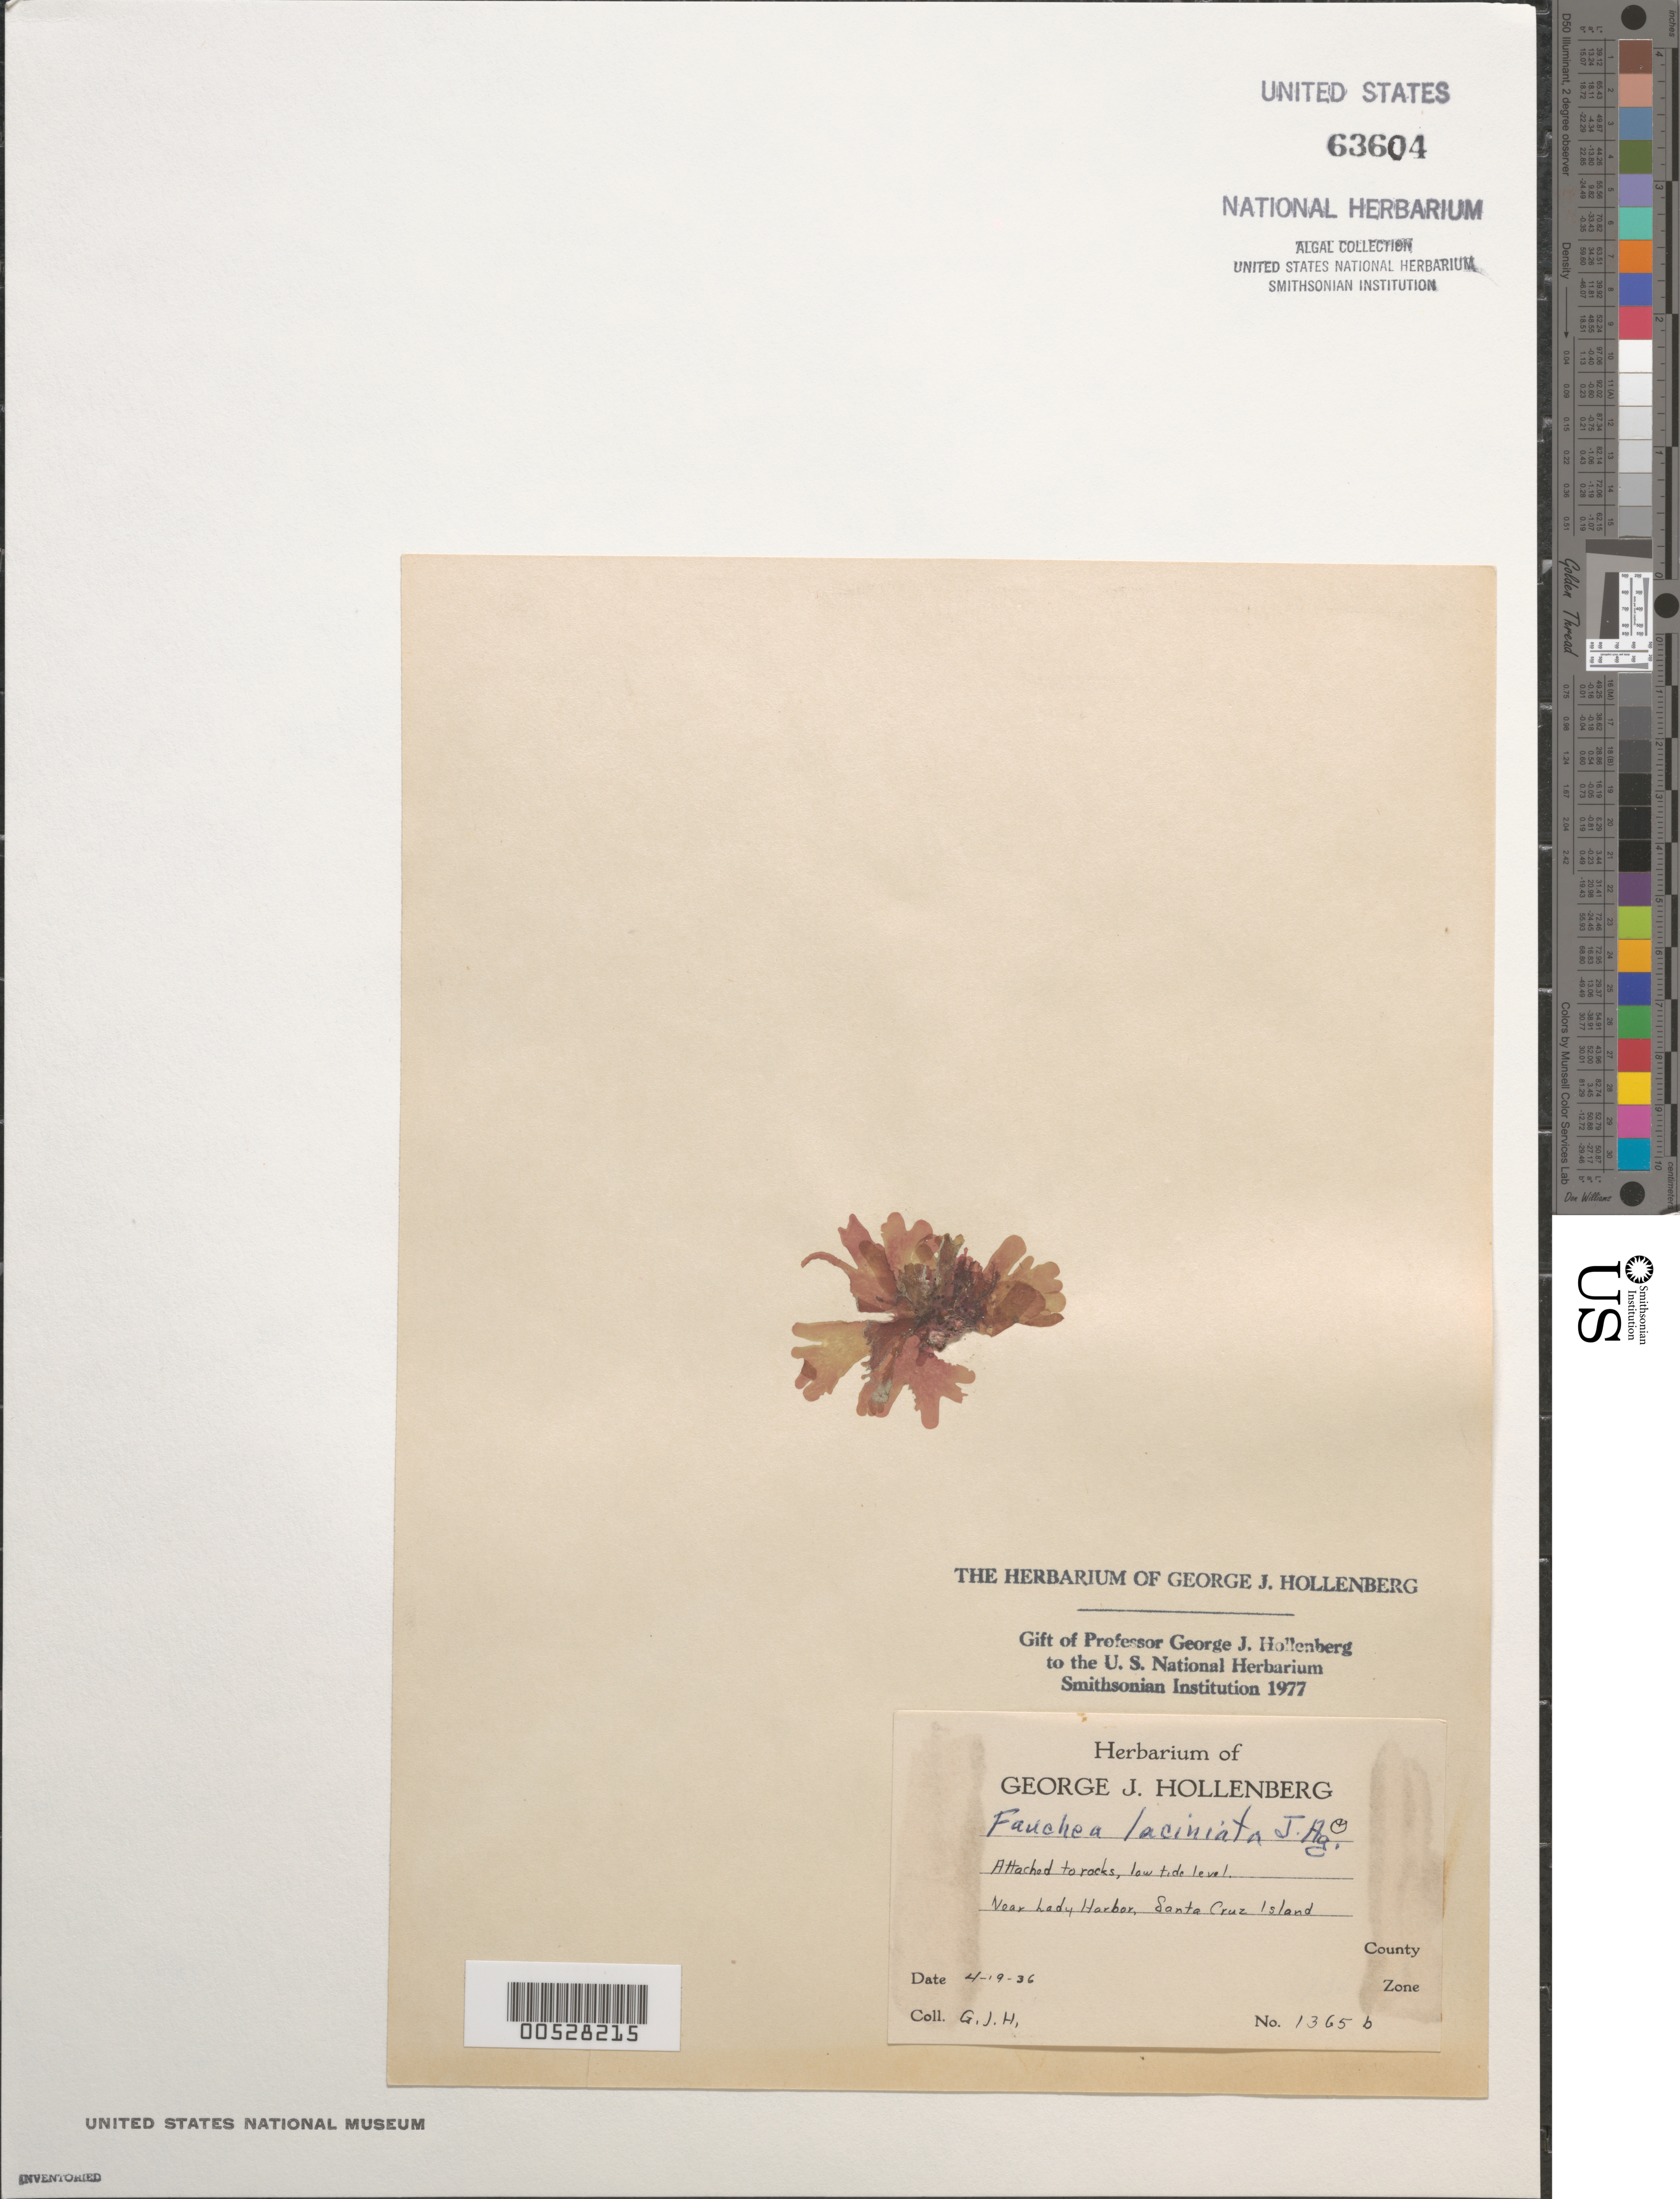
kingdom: Plantae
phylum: Rhodophyta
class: Florideophyceae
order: Rhodymeniales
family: Faucheaceae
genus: Gloiocladia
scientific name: Gloiocladia laciniata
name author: (J. Agardh) Rodríguez-Prieto & N. Sánchez in Rodríguez-Prieto et al.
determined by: Algae name updating Project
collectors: G. Hollenberg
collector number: GJH 1365b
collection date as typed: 19 Apr 1936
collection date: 1936-04-19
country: United States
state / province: California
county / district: Santa Barbara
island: Santa Cruz Island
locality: Near Lady's Harbor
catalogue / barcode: US 63604